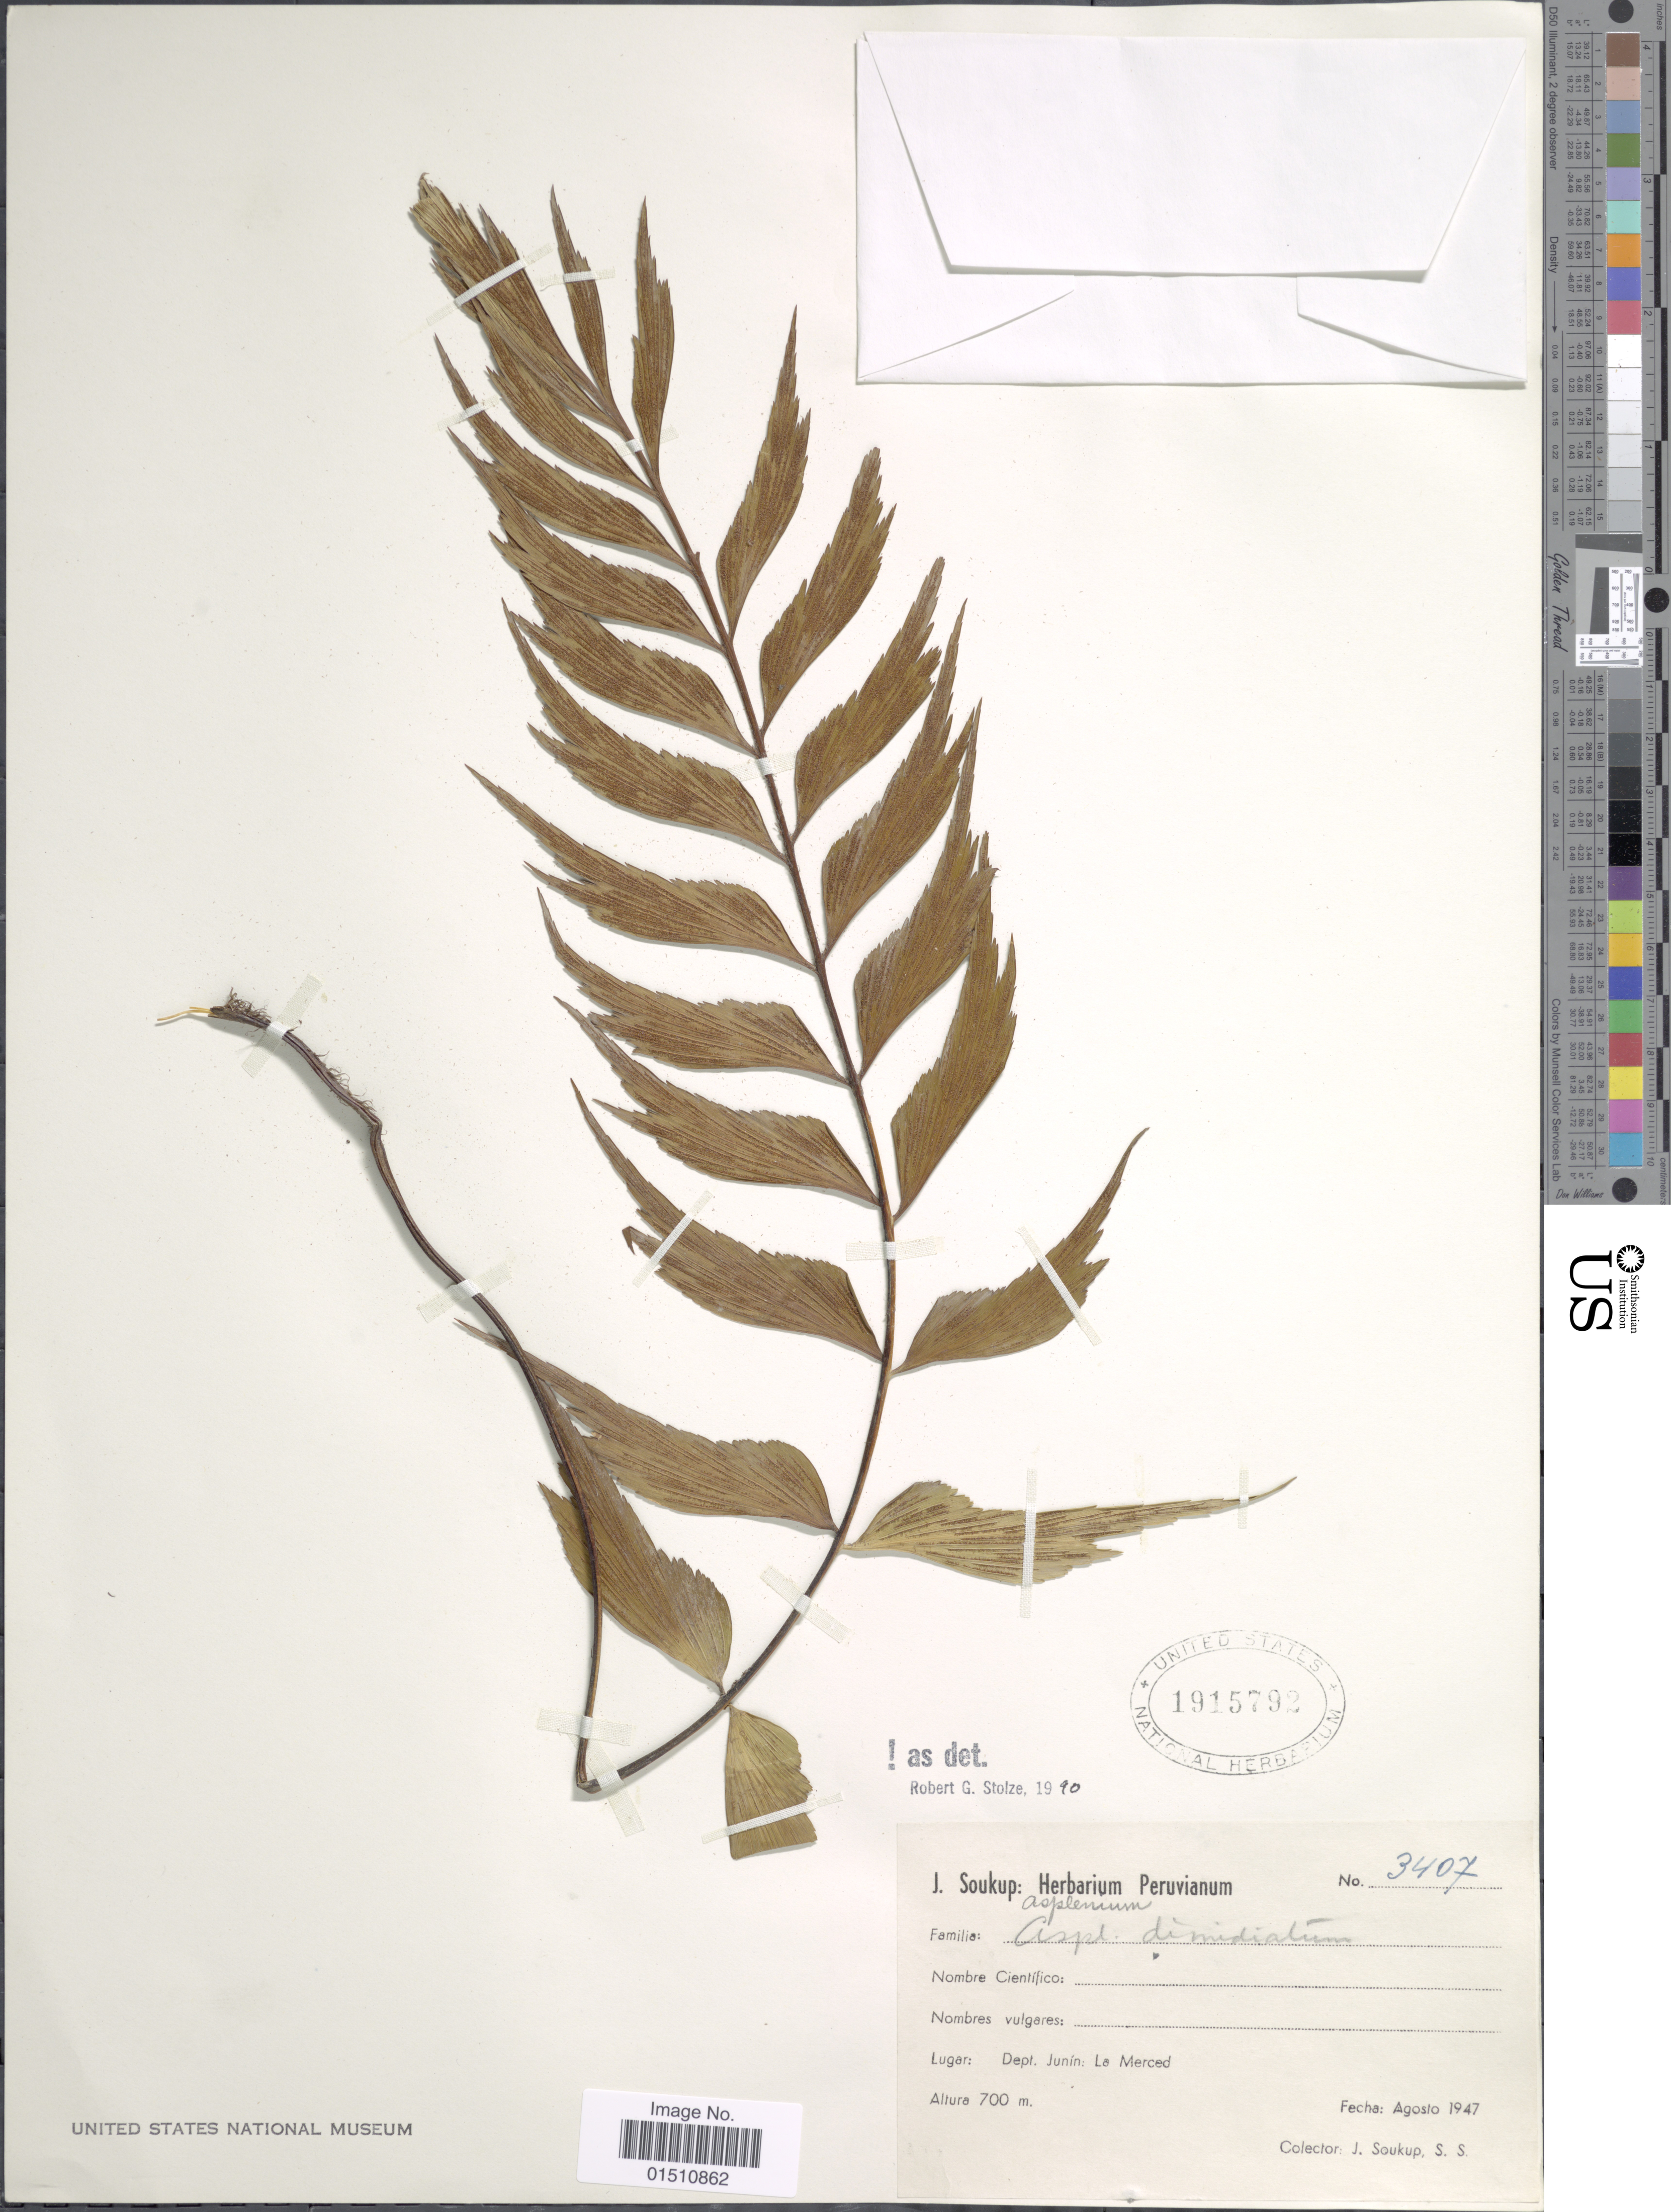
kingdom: Plantae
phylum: Tracheophyta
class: Polypodiopsida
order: Polypodiales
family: Aspleniaceae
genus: Asplenium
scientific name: Asplenium dimidiatum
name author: Sw.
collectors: J. Soukup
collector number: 3407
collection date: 1947-08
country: Peru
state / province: Junín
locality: Peru, Dept. Junin: La Merced.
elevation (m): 700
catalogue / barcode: US 1915792